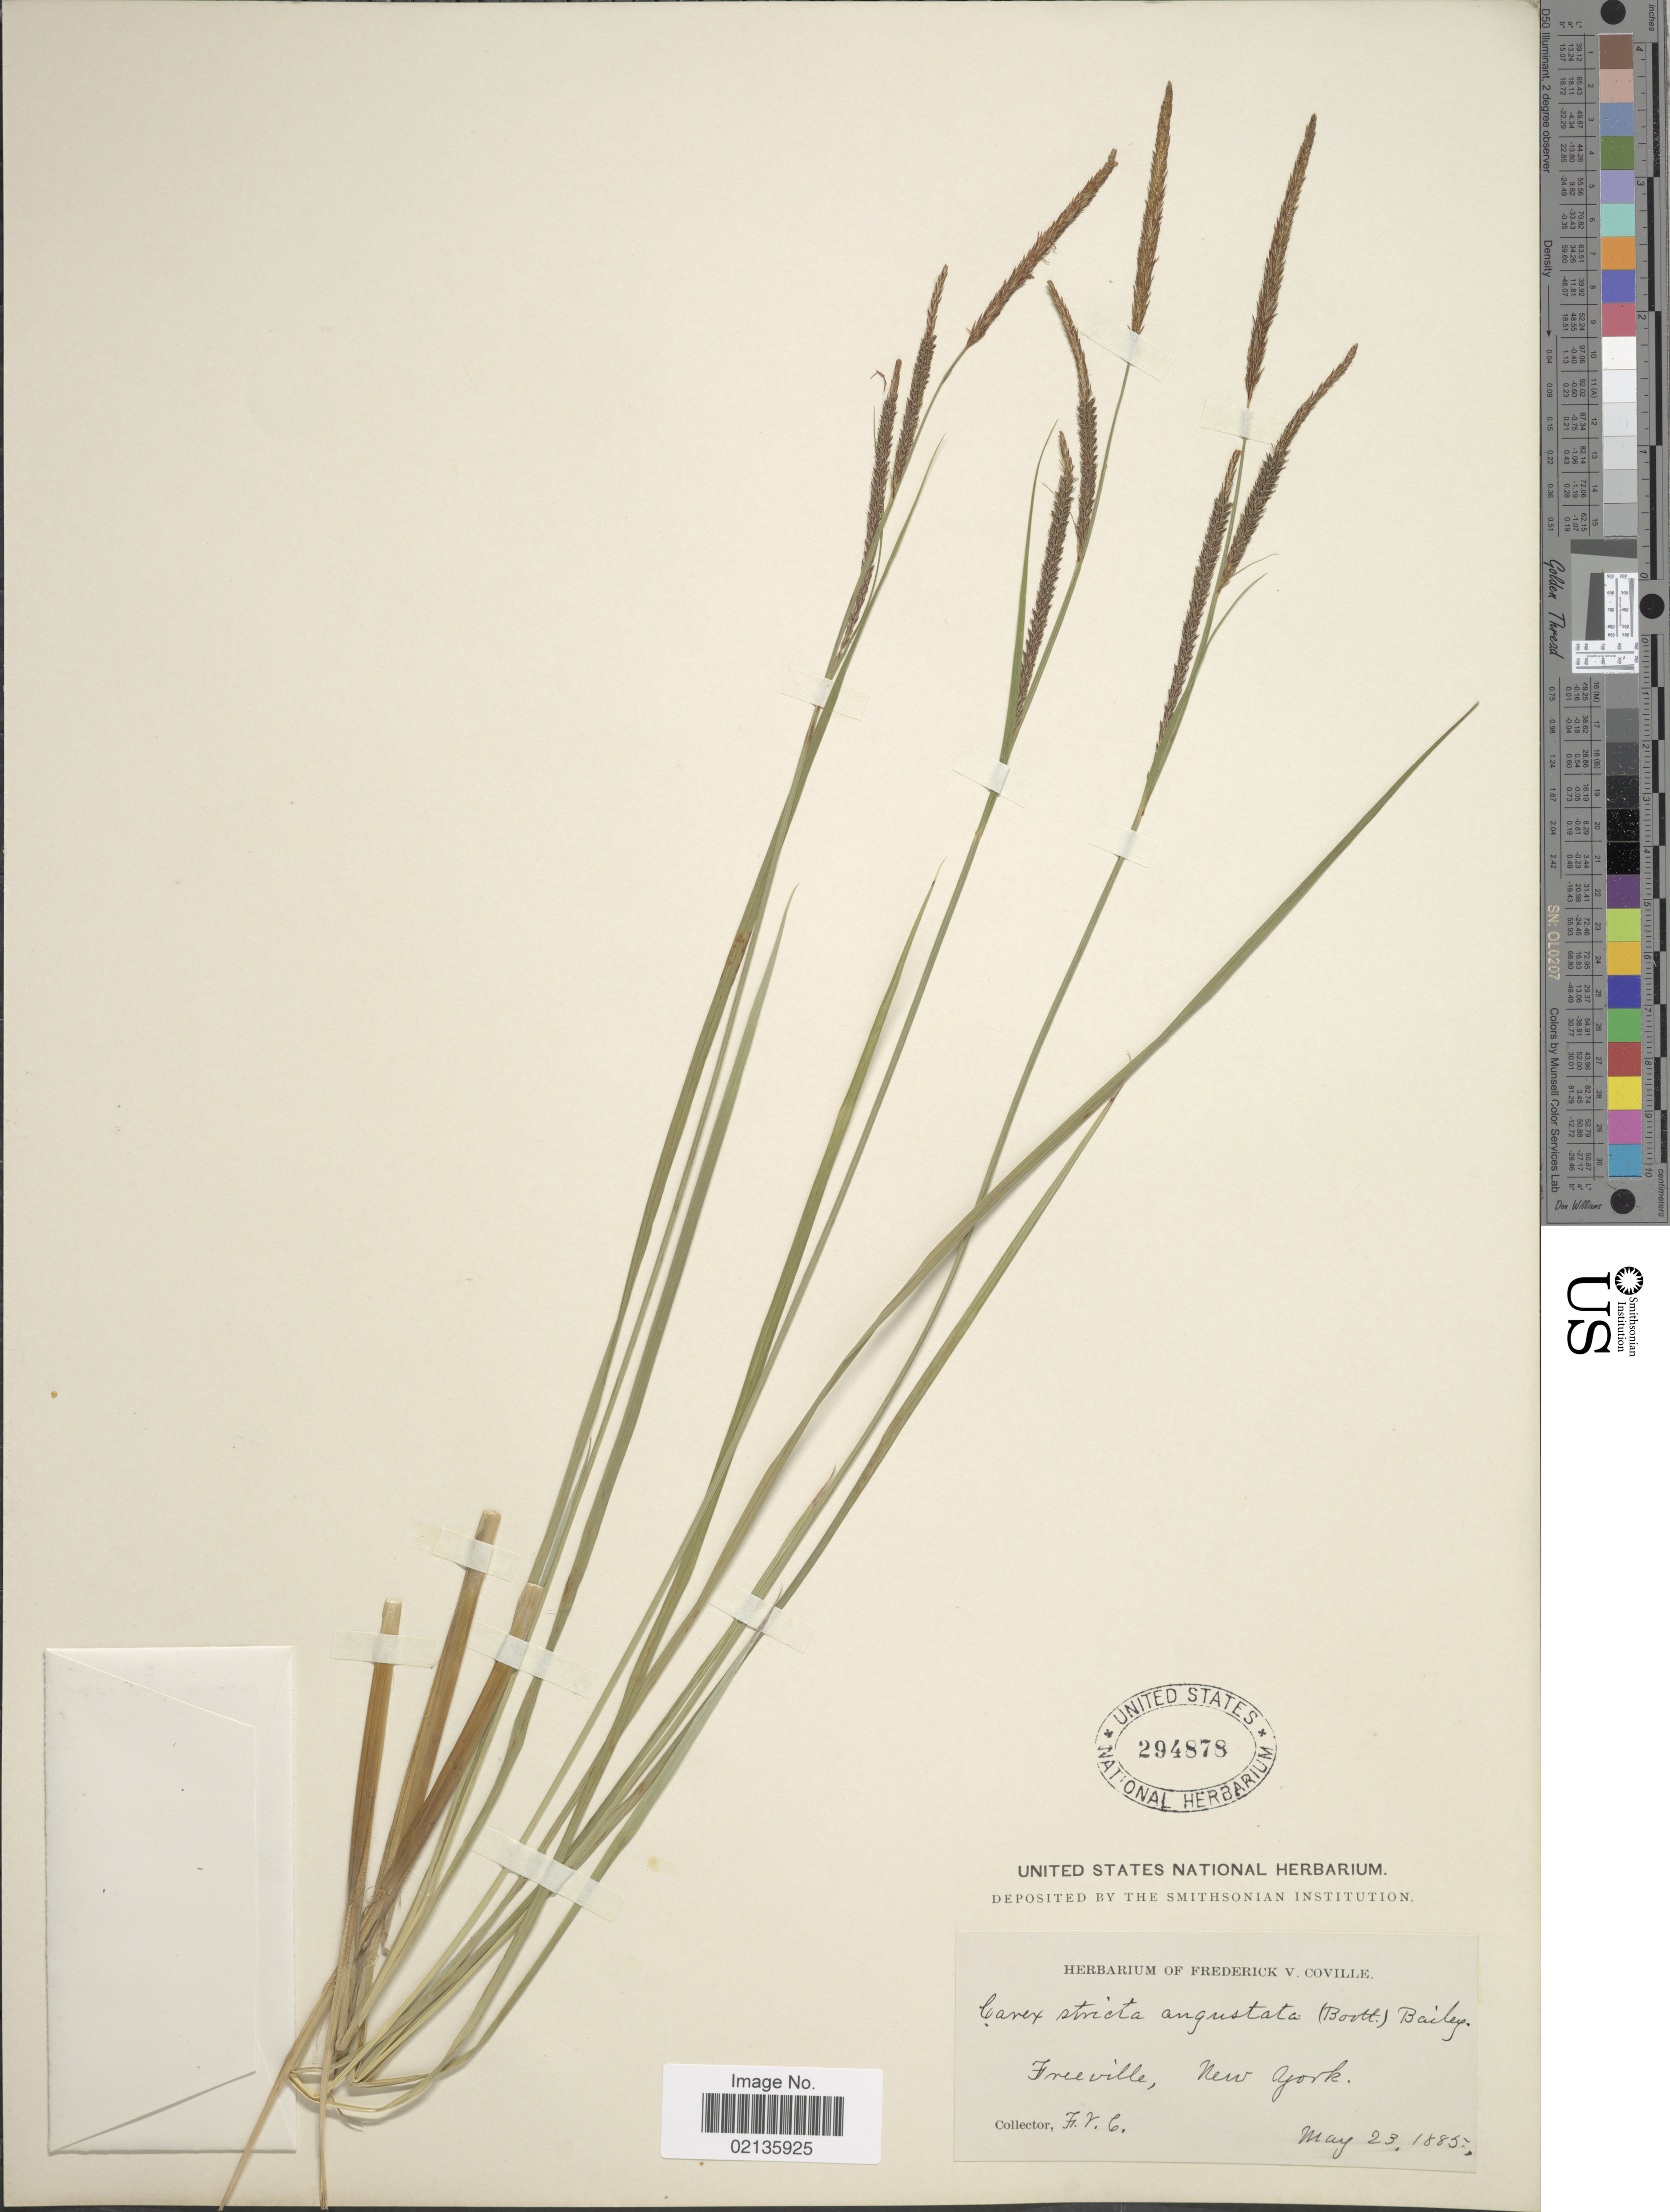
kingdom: Plantae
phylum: Tracheophyta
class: Liliopsida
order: Poales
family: Cyperaceae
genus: Carex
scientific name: Carex stricta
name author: Lam.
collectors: F. V. Coville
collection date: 1885-05-23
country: United States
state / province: New York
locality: Freeville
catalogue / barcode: US 294878